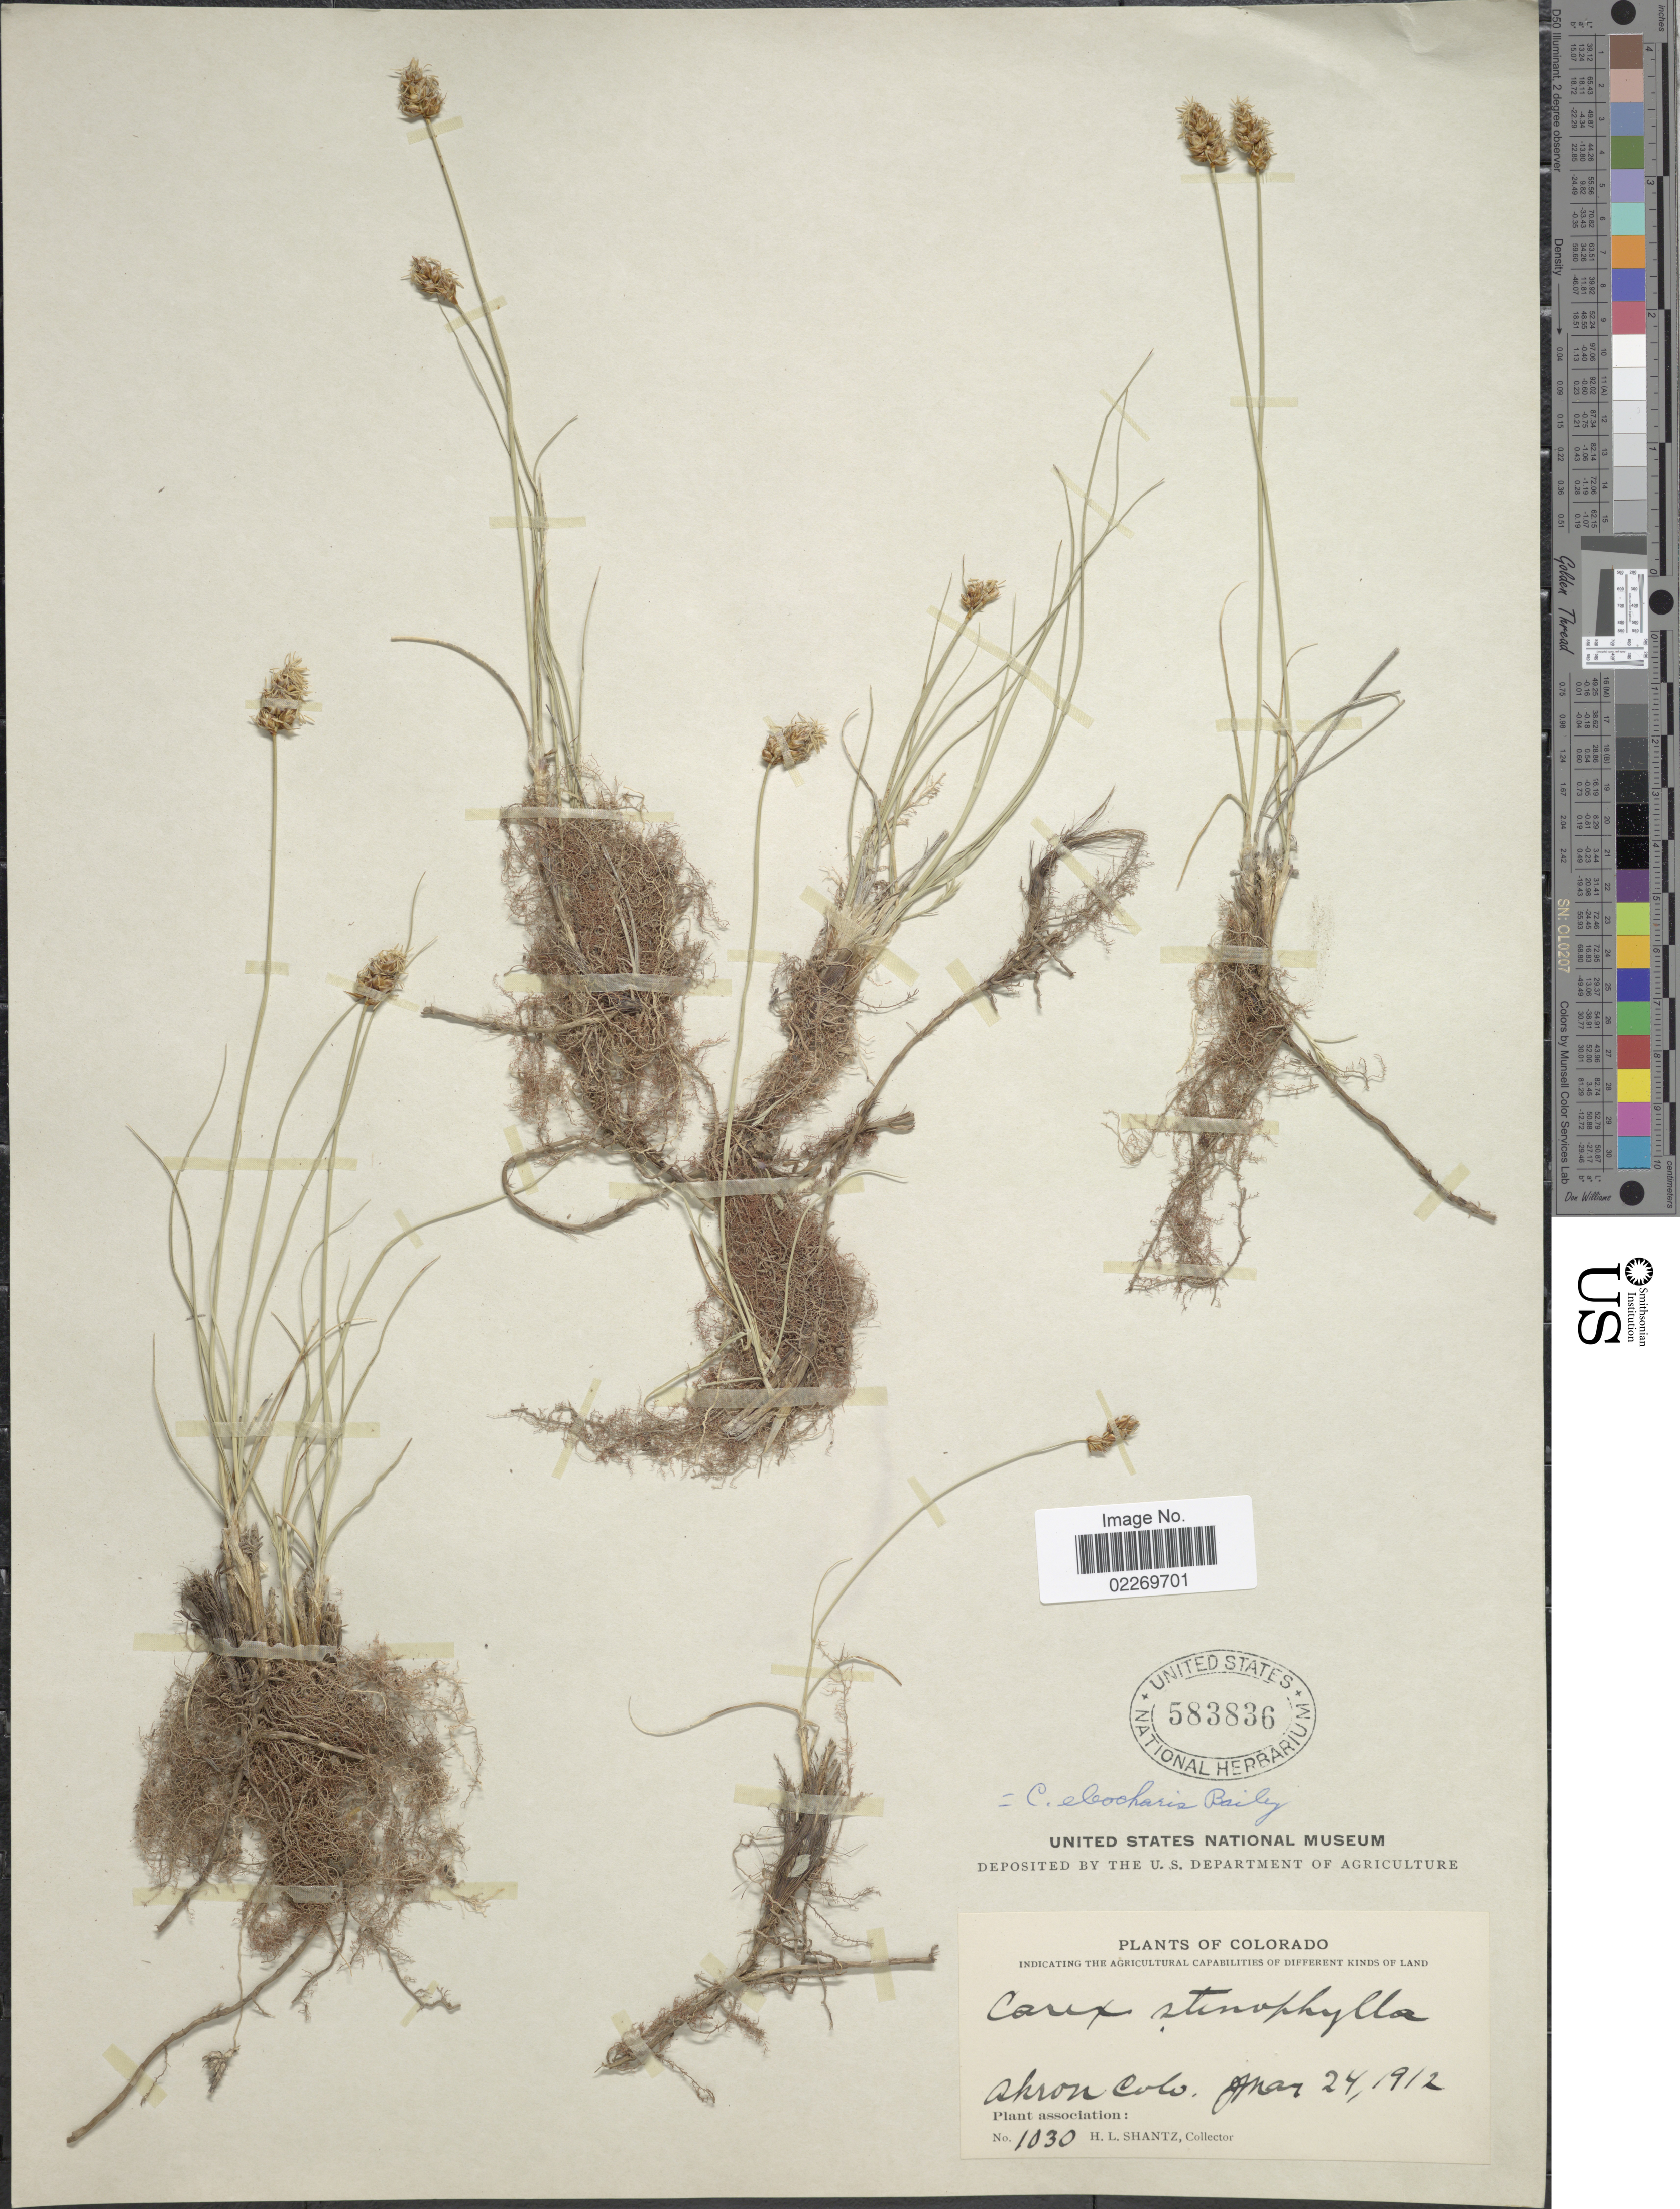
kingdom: Plantae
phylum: Tracheophyta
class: Liliopsida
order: Poales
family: Cyperaceae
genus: Carex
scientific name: Carex eleocharis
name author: L.H. Bailey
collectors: H. Shantz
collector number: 1030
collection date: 1912-03-24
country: United States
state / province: Colorado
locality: Akron Colo.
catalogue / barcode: US 583836